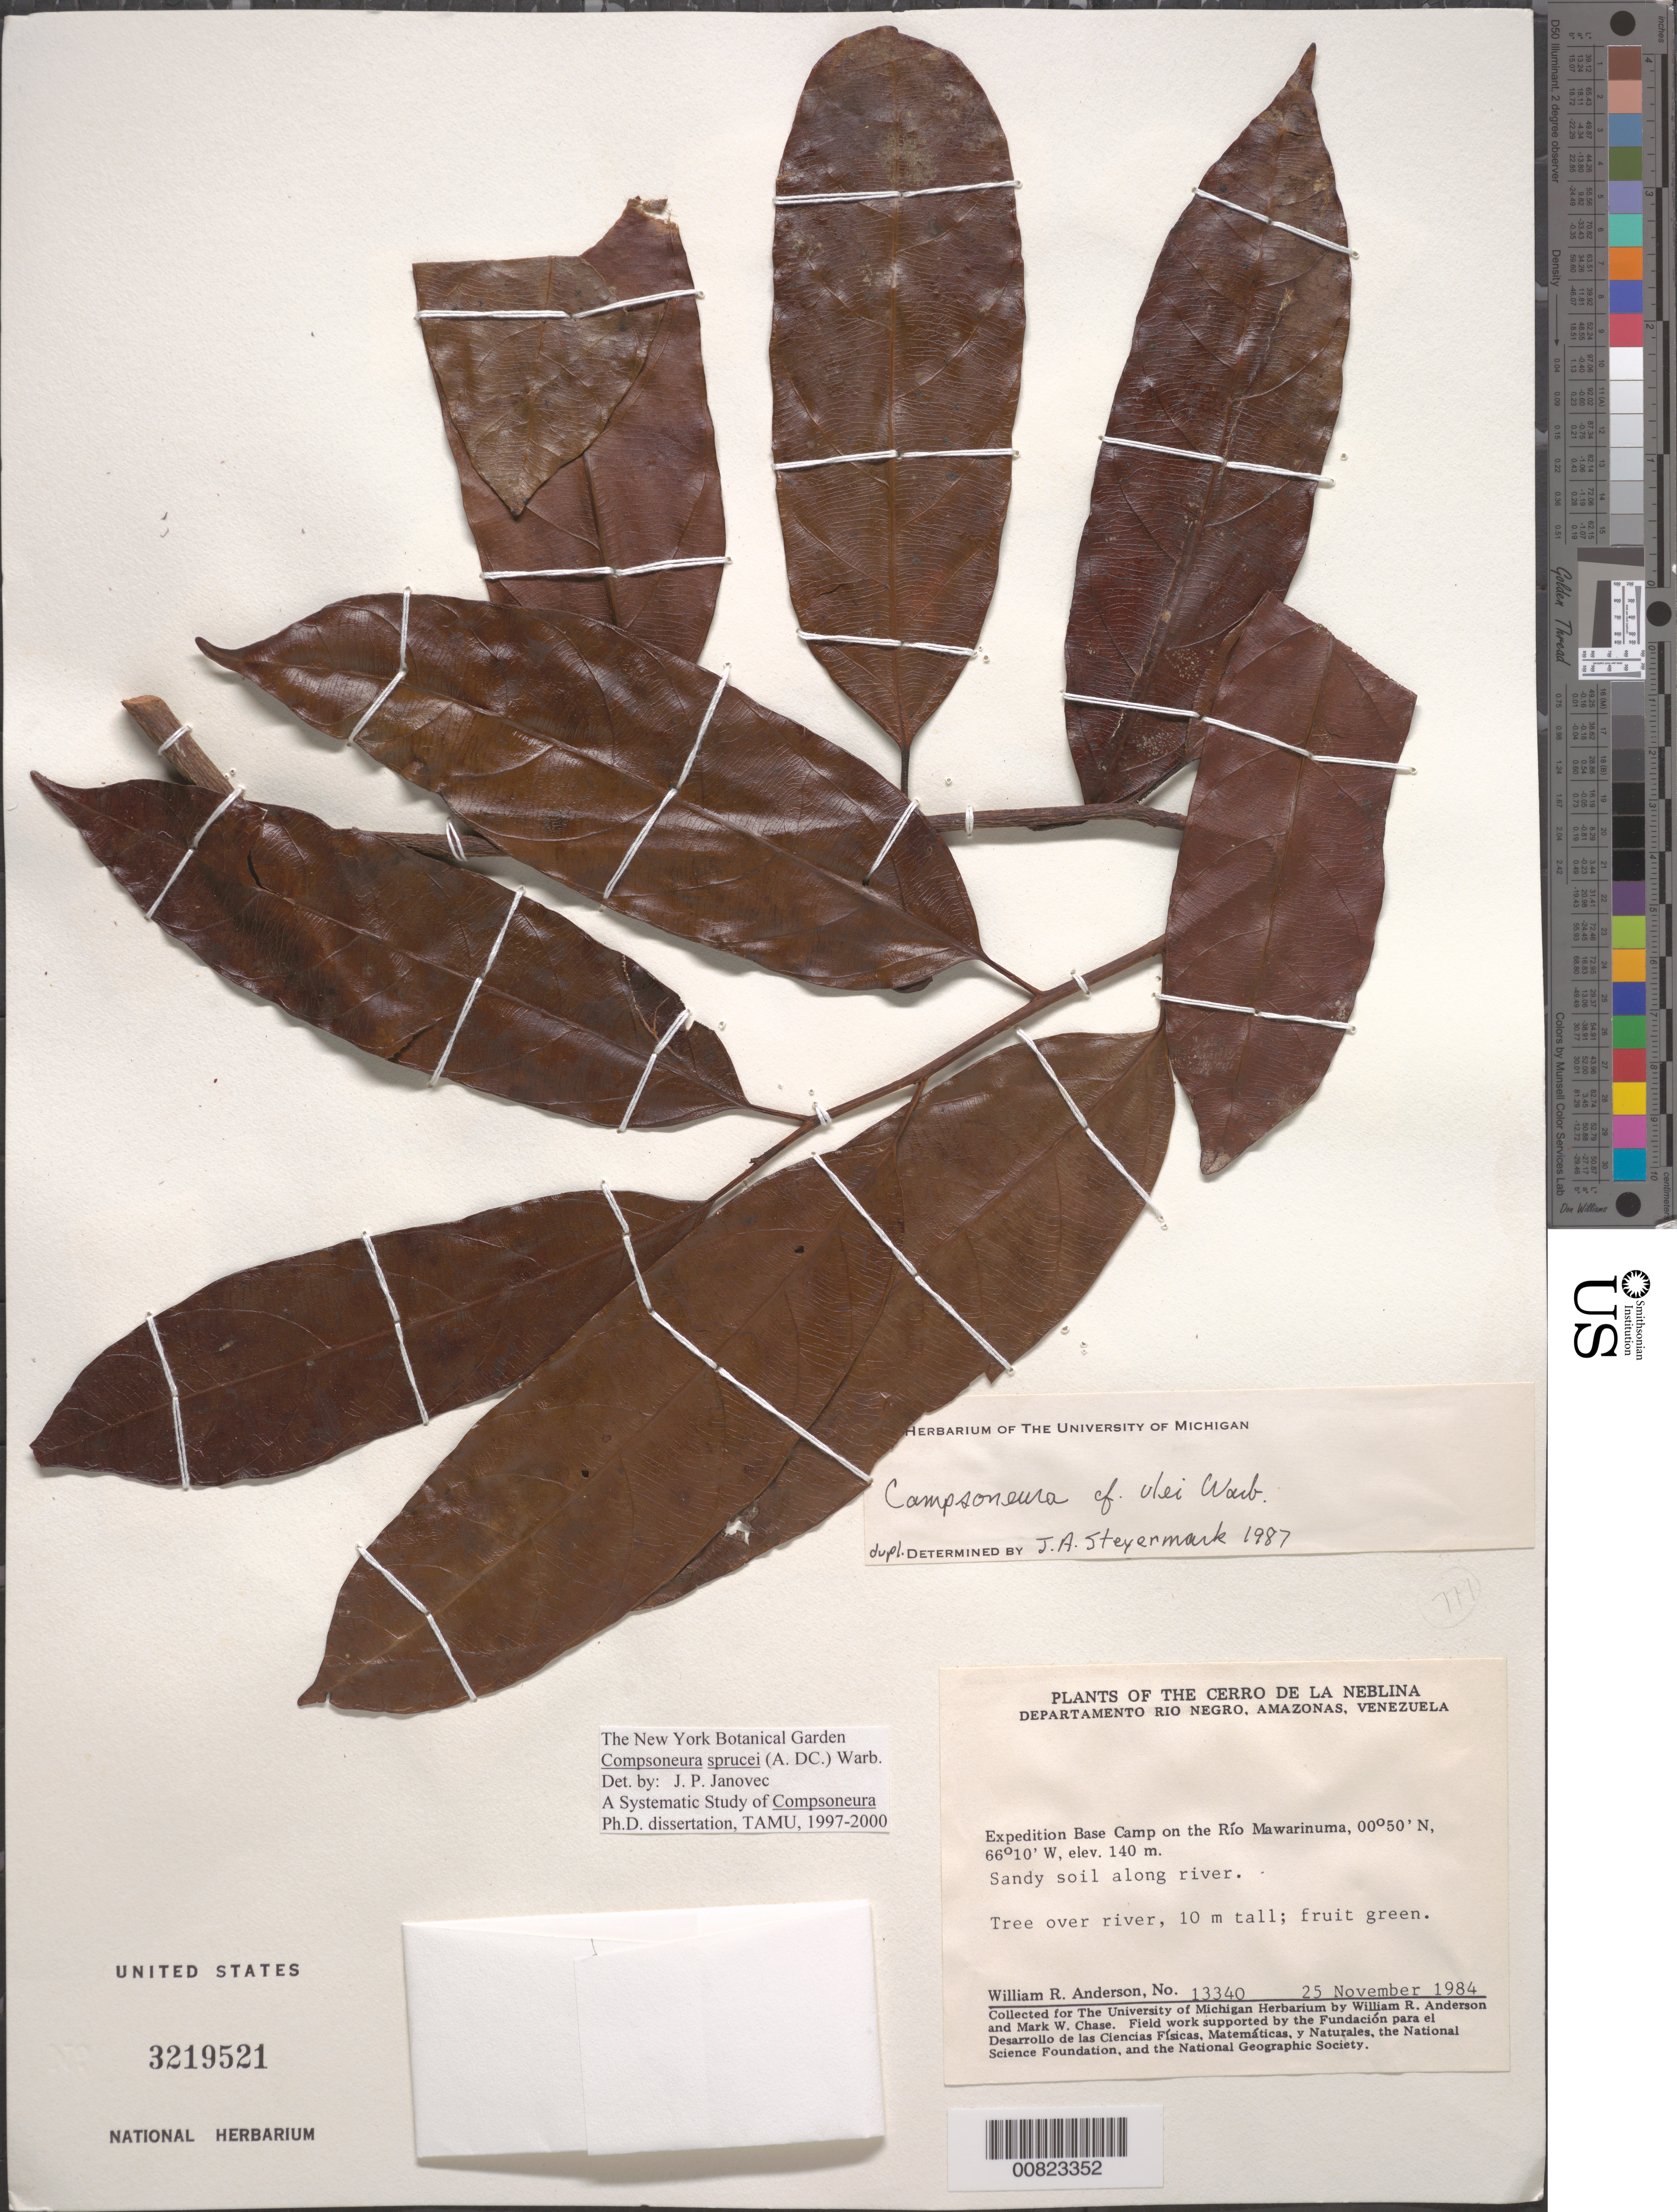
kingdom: Plantae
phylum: Tracheophyta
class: Magnoliopsida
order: Magnoliales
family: Myristicaceae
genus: Compsoneura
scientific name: Compsoneura sprucei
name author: (A. DC.) Warb.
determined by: Javonec, J. P.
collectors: W. R. Anderson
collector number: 13340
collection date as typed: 25-Nov-84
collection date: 1984-11-25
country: Venezuela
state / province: Amazonas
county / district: Río Negro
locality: Río Mawarinuma, Expedition Base Camp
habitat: Sandy soil along river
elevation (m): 140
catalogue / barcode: US 3219521